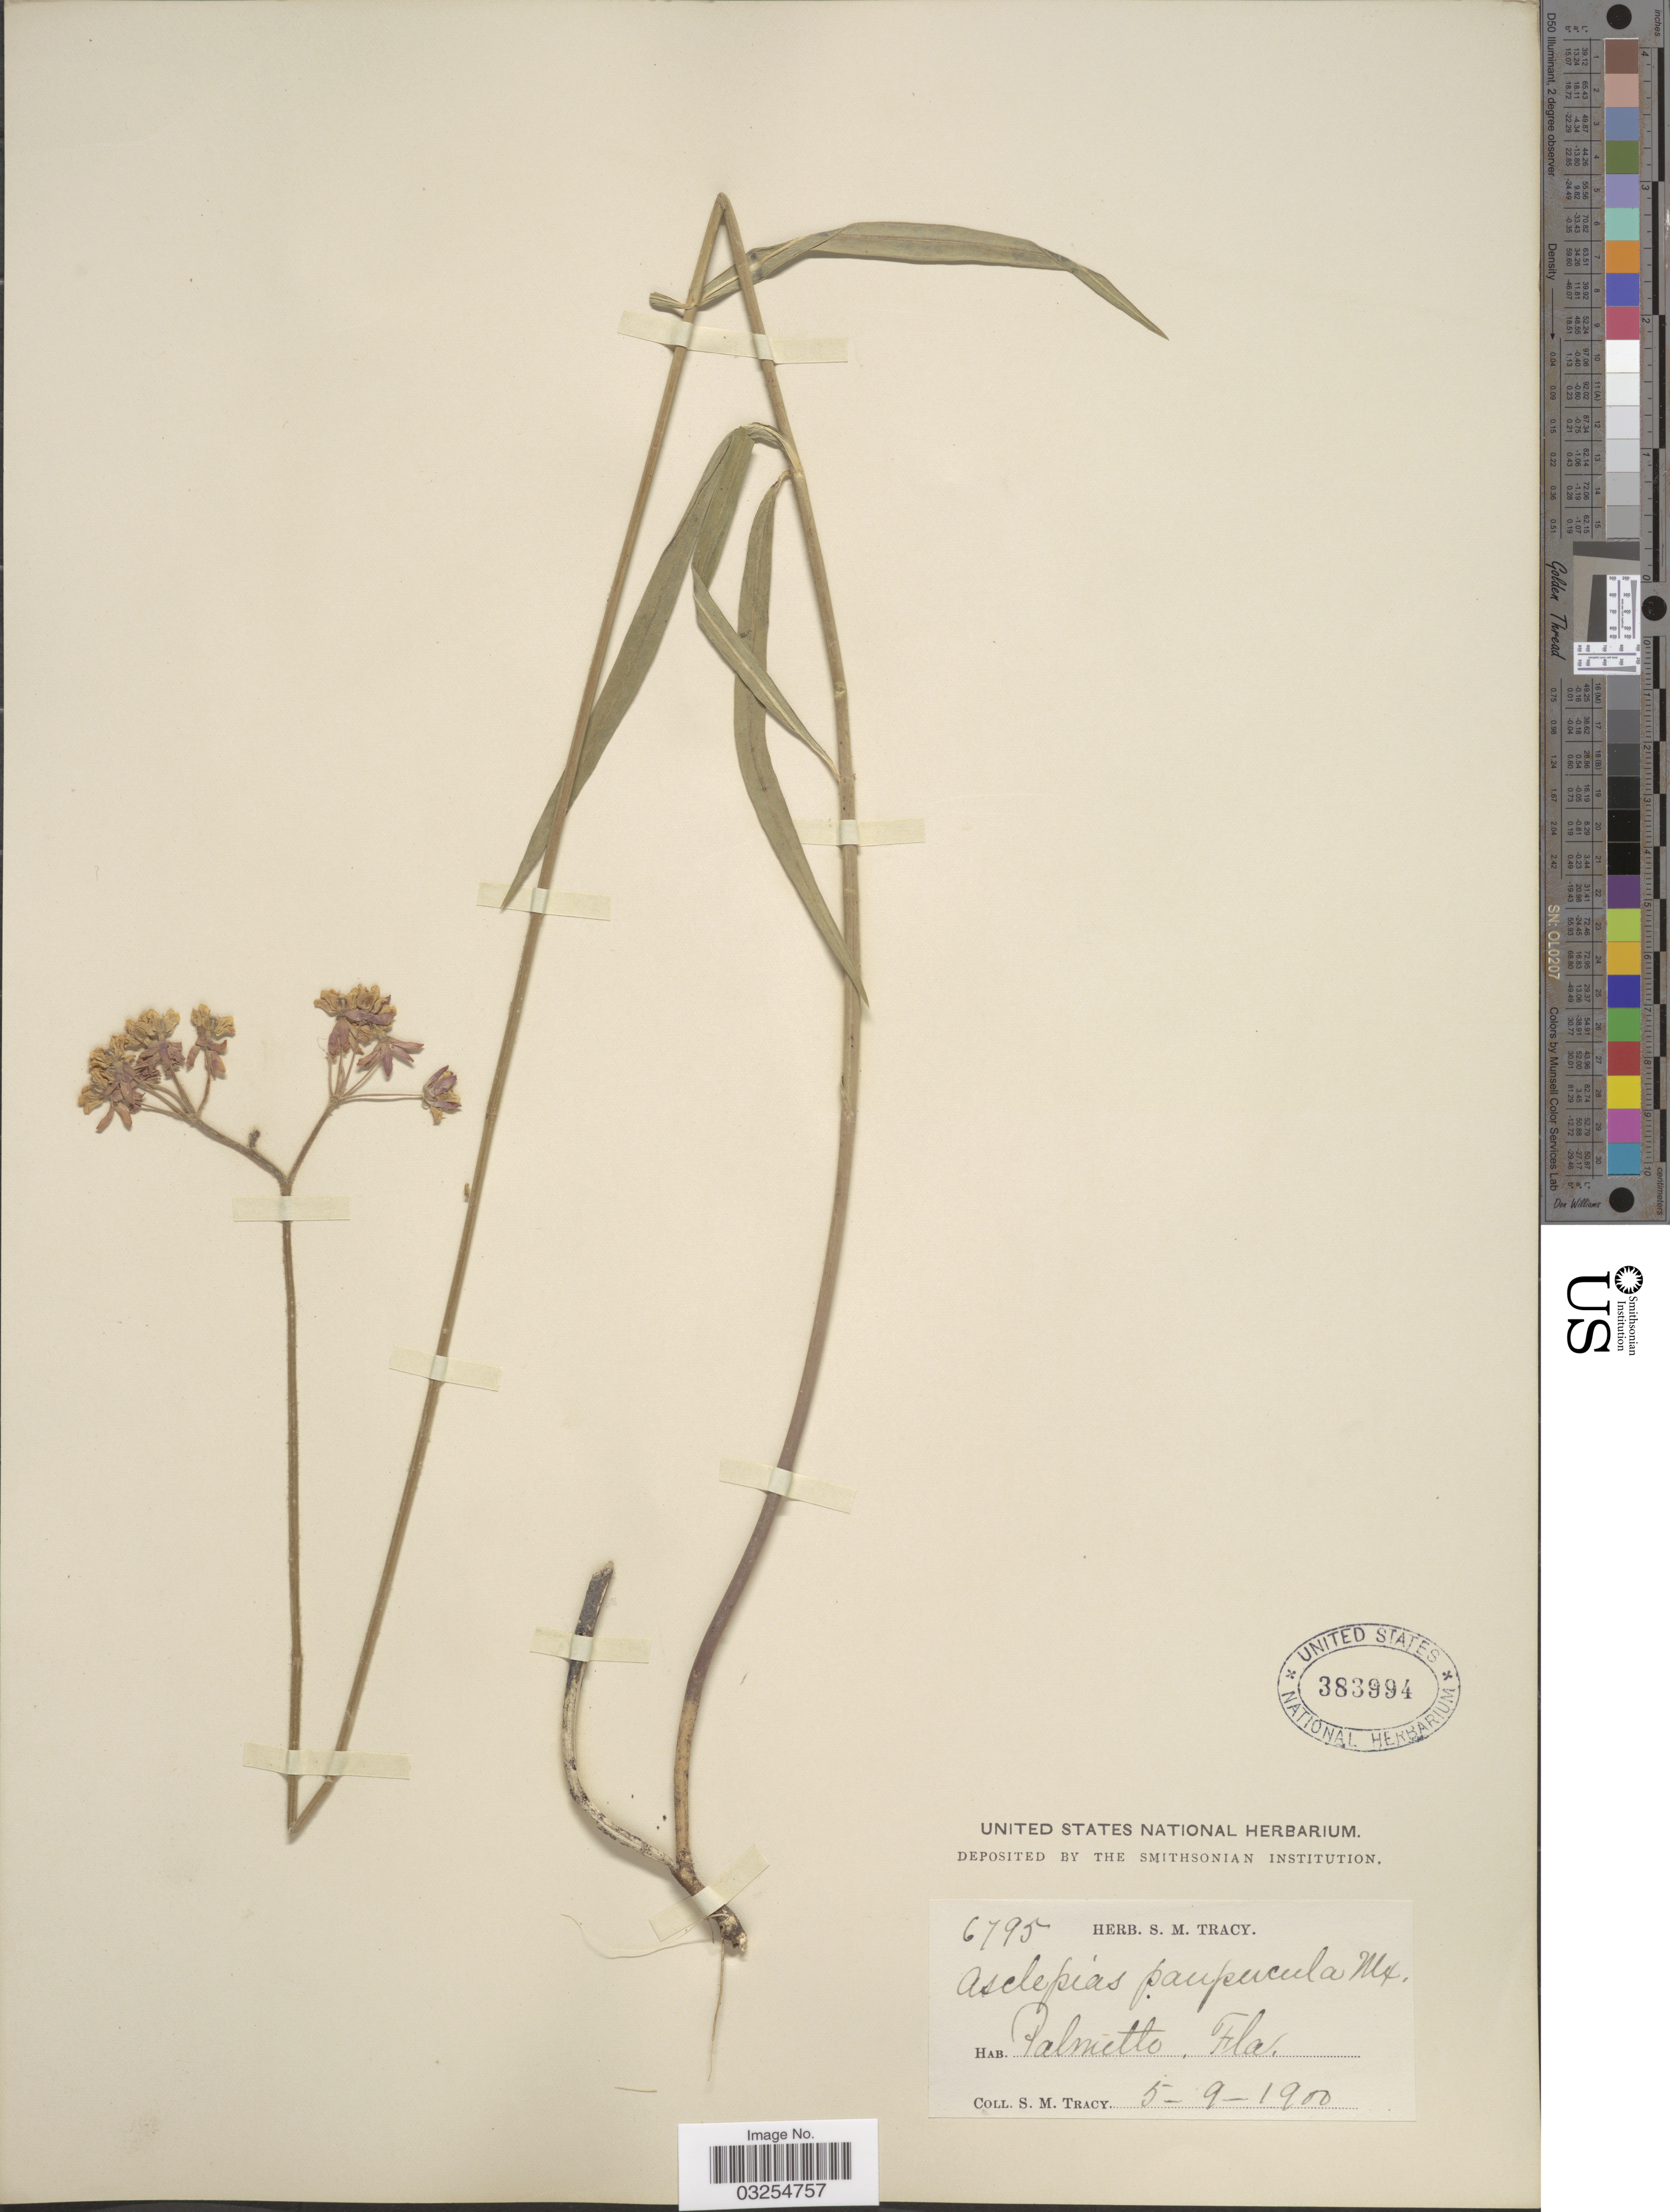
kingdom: Plantae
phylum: Tracheophyta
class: Magnoliopsida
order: Gentianales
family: Apocynaceae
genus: Asclepias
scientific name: Asclepias lanceolata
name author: Walter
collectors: S. M. Tracy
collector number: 6795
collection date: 1900-05-09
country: United States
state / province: Florida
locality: Palmitto.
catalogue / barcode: US 383994